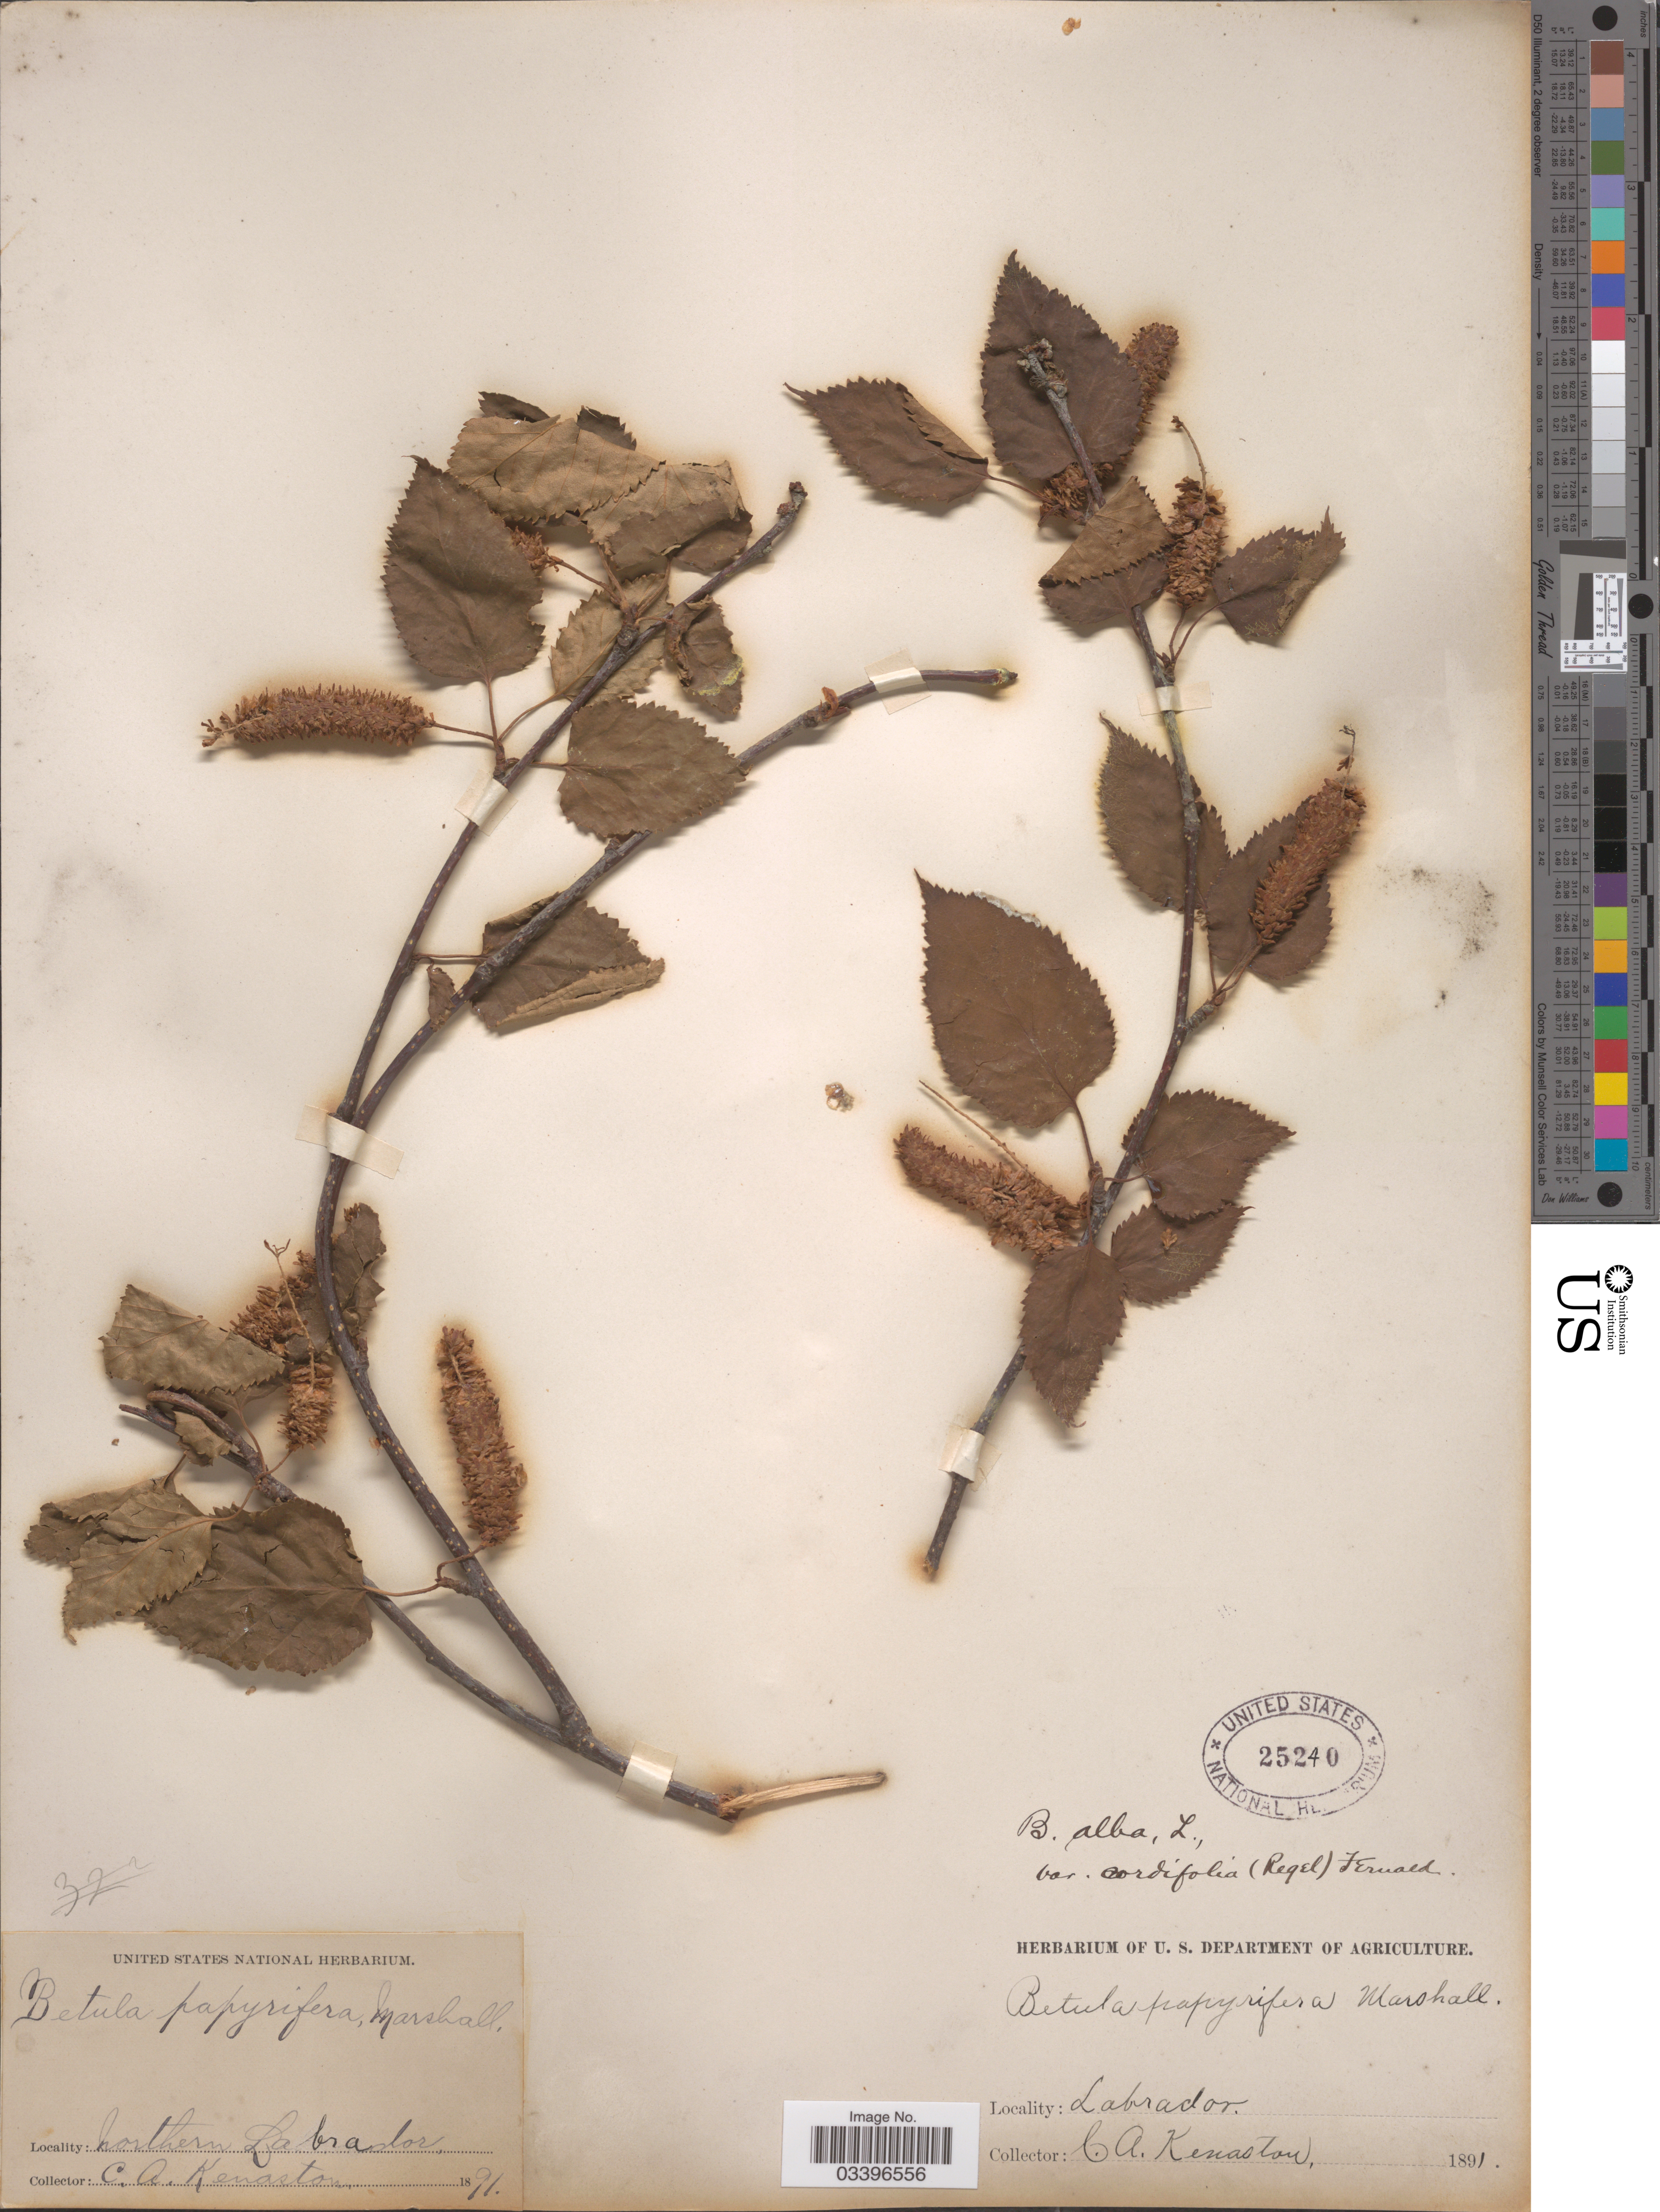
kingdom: Plantae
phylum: Tracheophyta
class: Magnoliopsida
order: Fagales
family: Betulaceae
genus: Betula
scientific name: Betula papyrifera var. cordifolia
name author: (Regel) Regel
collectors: C. A. Kenaston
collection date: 1891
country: Canada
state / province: Newfoundland and Labrador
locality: Northern Labrador.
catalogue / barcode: US 25240